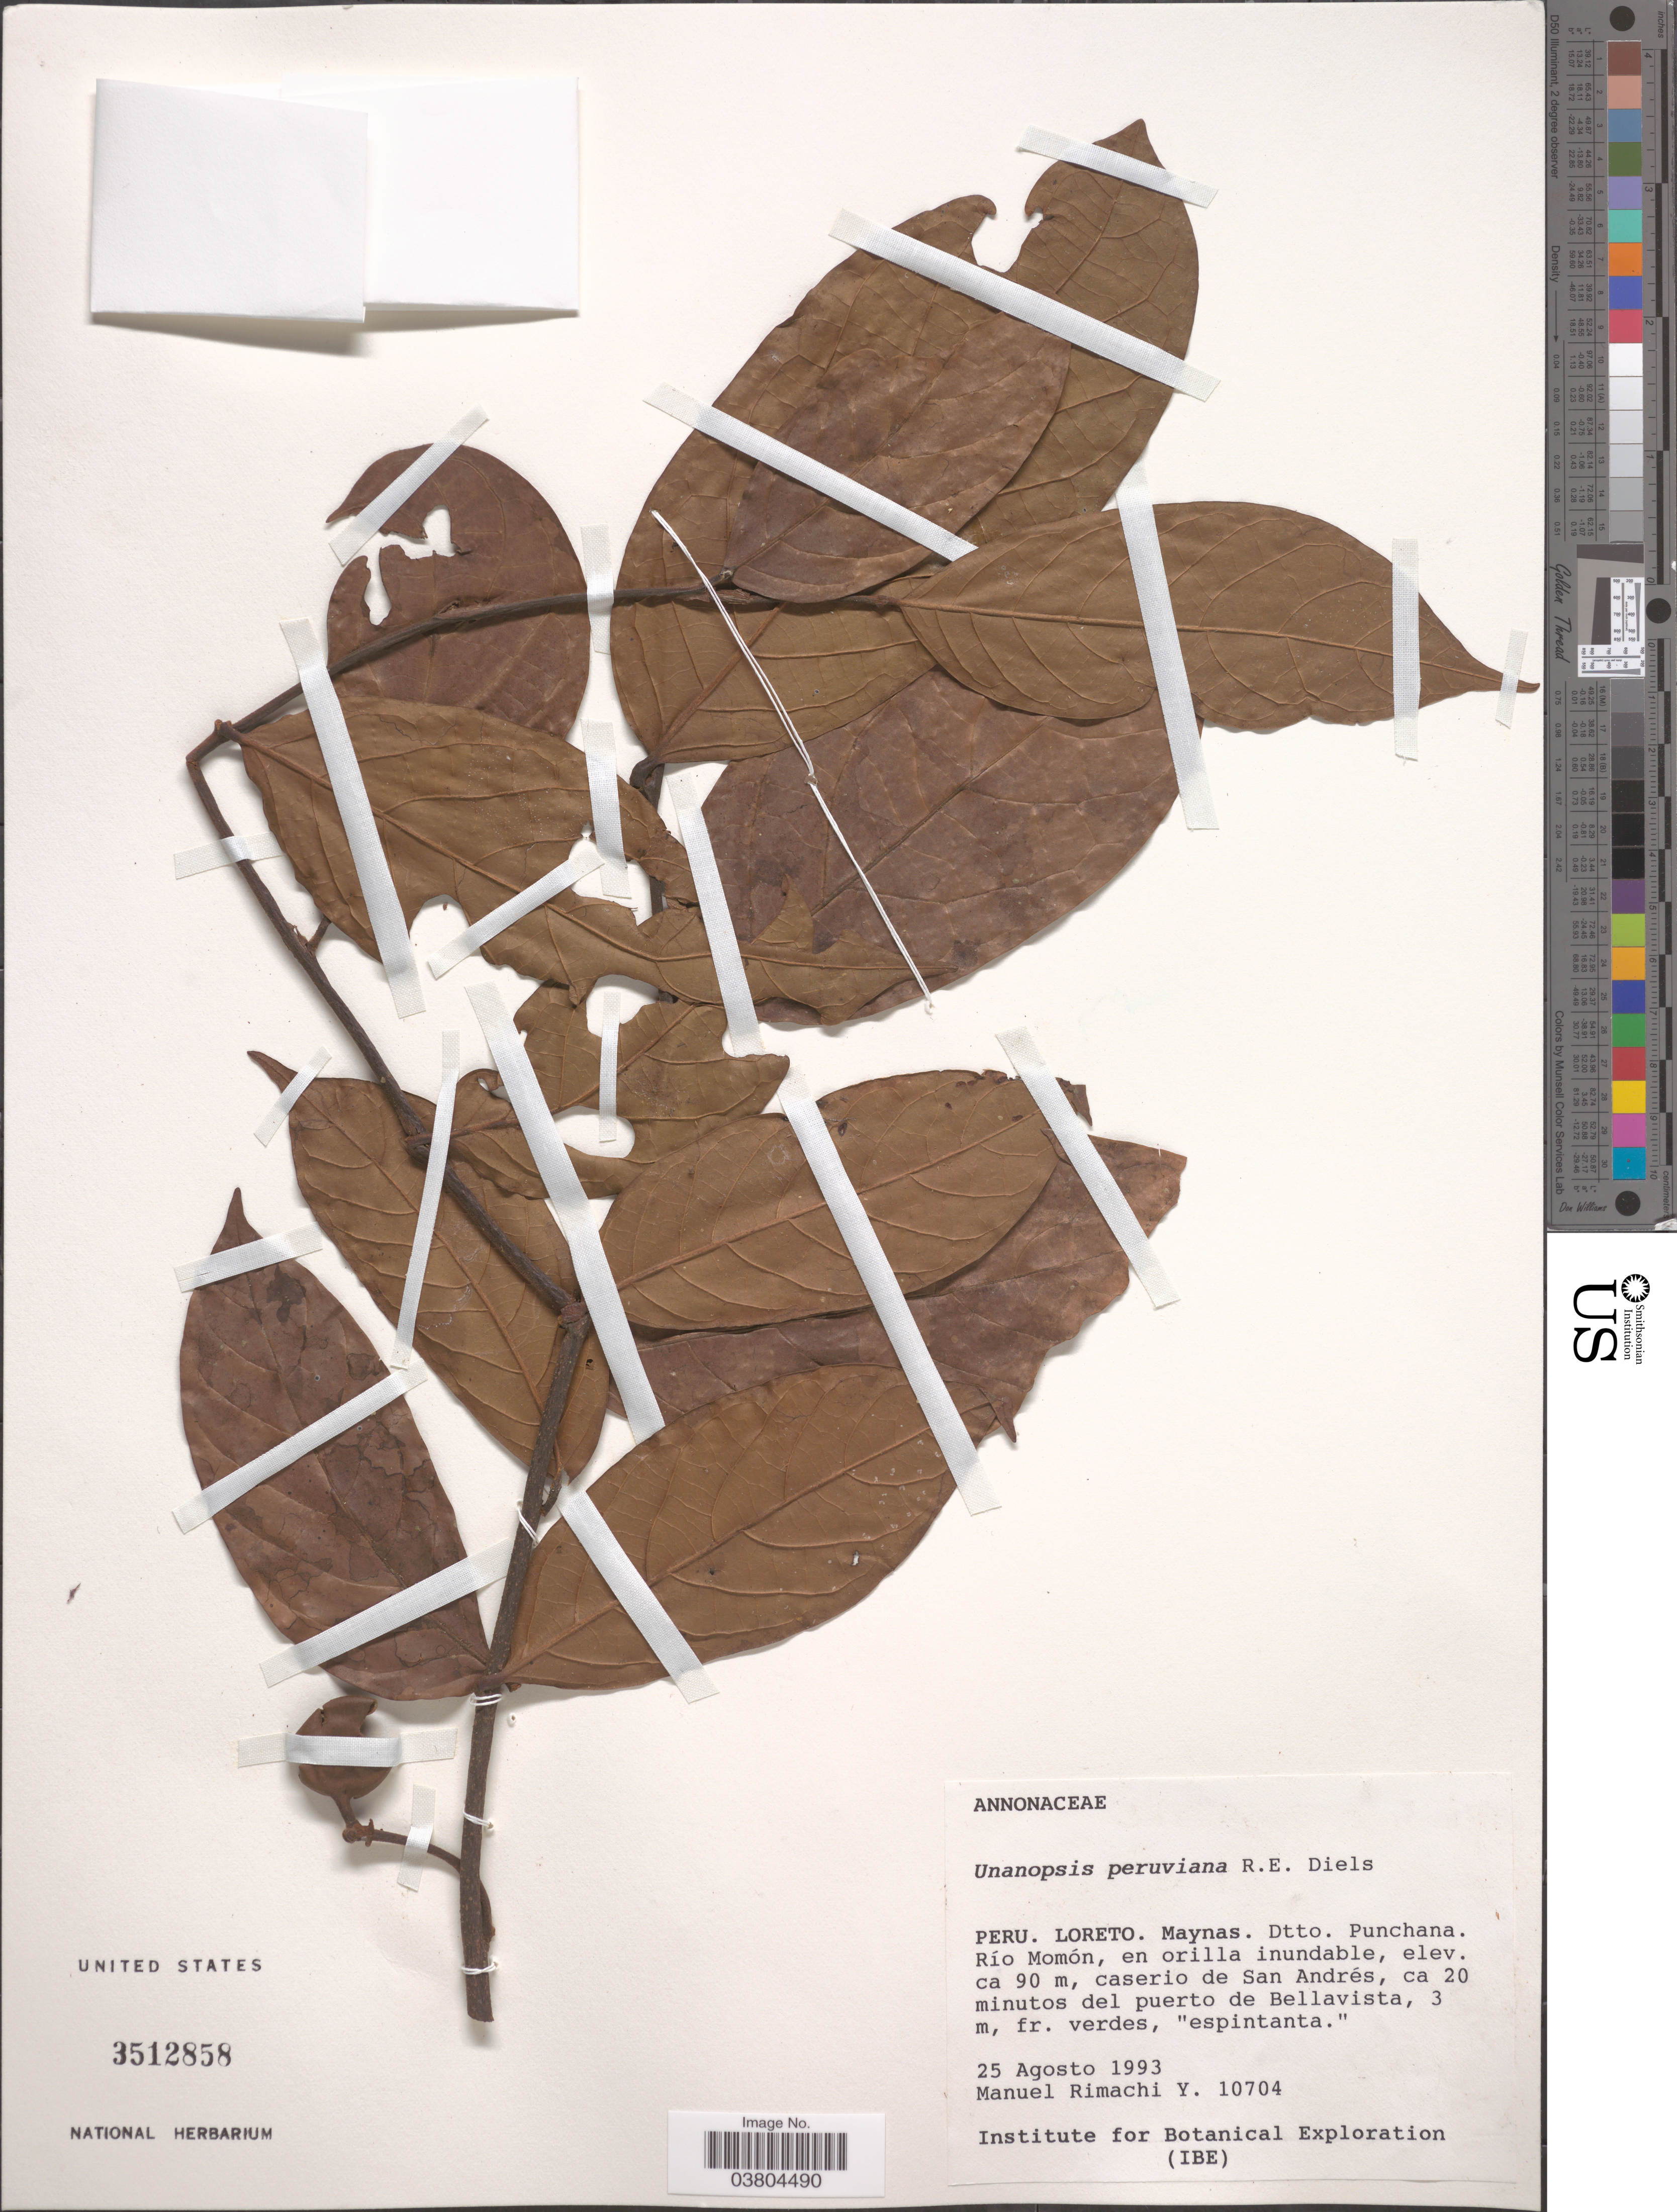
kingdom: Plantae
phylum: Tracheophyta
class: Magnoliopsida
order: Magnoliales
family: Annonaceae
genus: Unonopsis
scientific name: Unonopsis peruviana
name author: R.E. Fr. & J.F. Macbr.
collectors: M. Rimachi Y.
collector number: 10704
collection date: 1993-08-25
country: Peru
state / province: Loreto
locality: Maynas. Dtto. Punchana. Río Momón, en orilla inundable, caserio de San Andrés, ca 20 minutos del puerto de Bellavista.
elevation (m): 90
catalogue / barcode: US 3512858